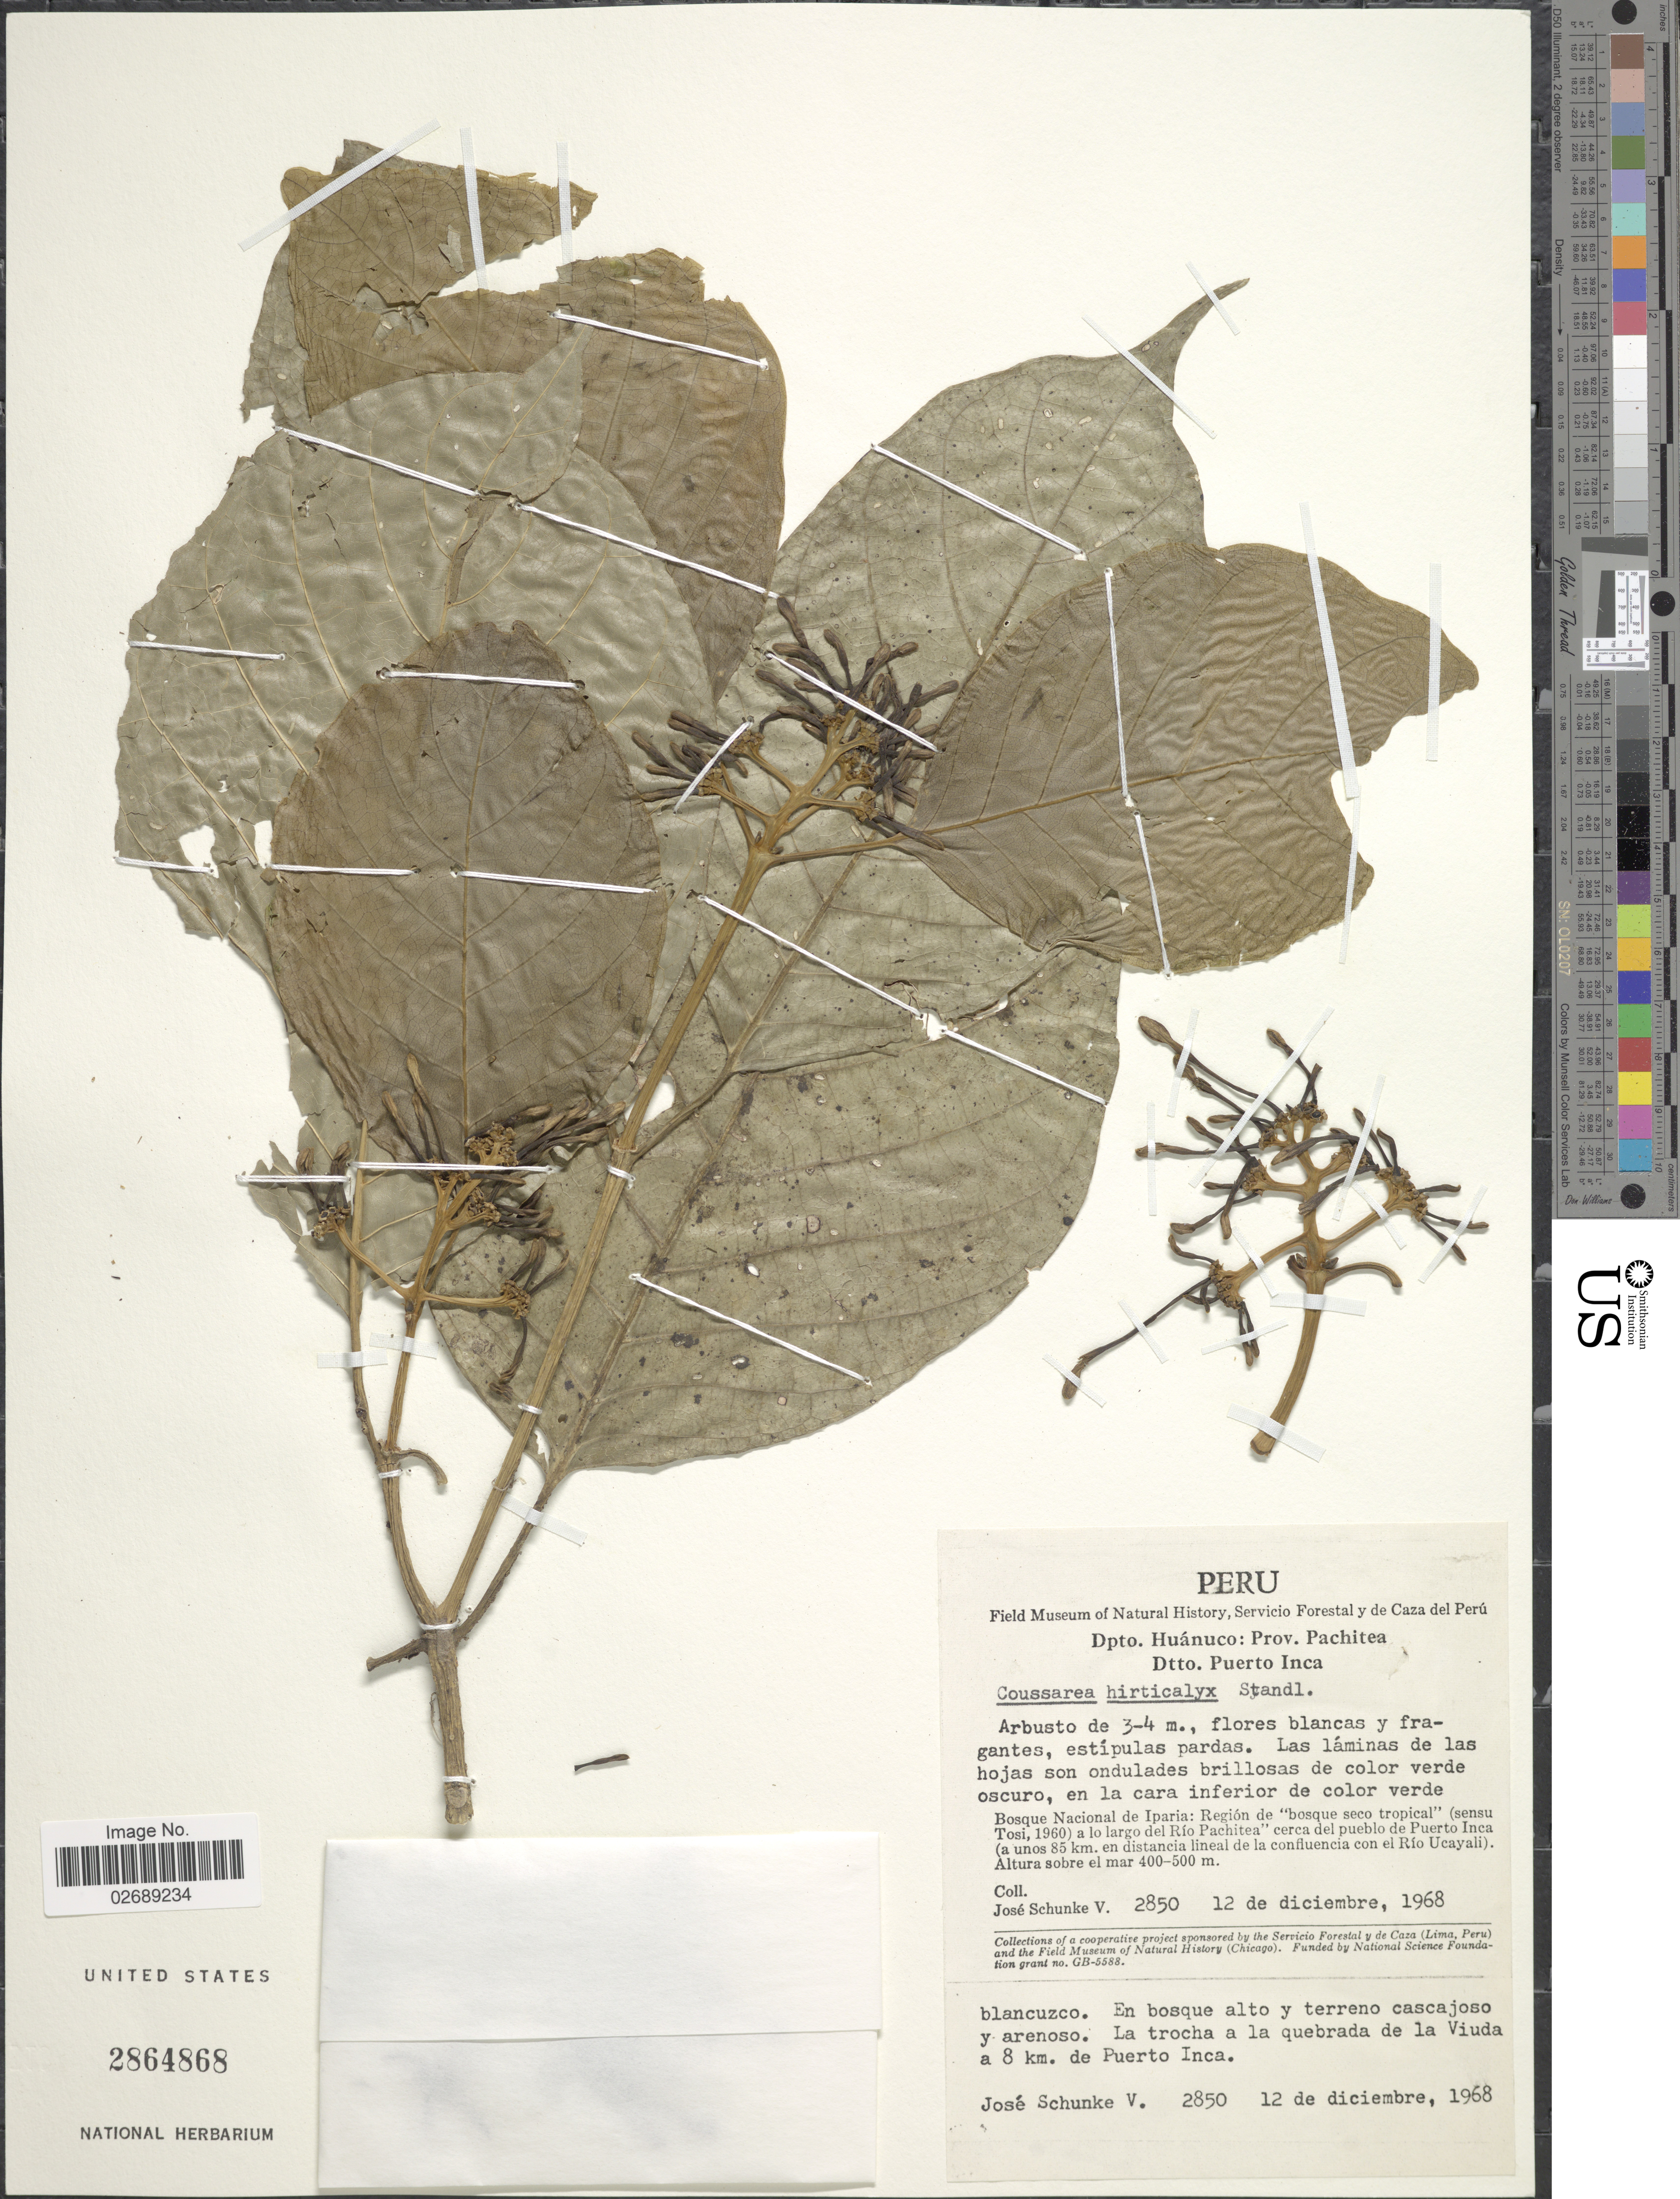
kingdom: Plantae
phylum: Tracheophyta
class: Magnoliopsida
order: Gentianales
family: Rubiaceae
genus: Coussarea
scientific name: Coussarea hirticalyx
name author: Standl.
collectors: J. Schunke Vigo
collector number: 2850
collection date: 1968-12-12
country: Peru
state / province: Huánuco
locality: Prov. Pachitea, Dtto. Puerto Inca, Bosque Nacional de Iparia: Region de "bosque seco tropical" a lo largo del Rio Pachitea cerca del pueblo de Puerto Inca (a unos 85 km. en distancia lineal de la confluencia con el Rio Ucayali), En bosque alto y terreno cascajoso y arenoso. La trocha a la quebrada de la Viuda a 8 km. de Puerto Inca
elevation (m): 400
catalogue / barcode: US 2864868